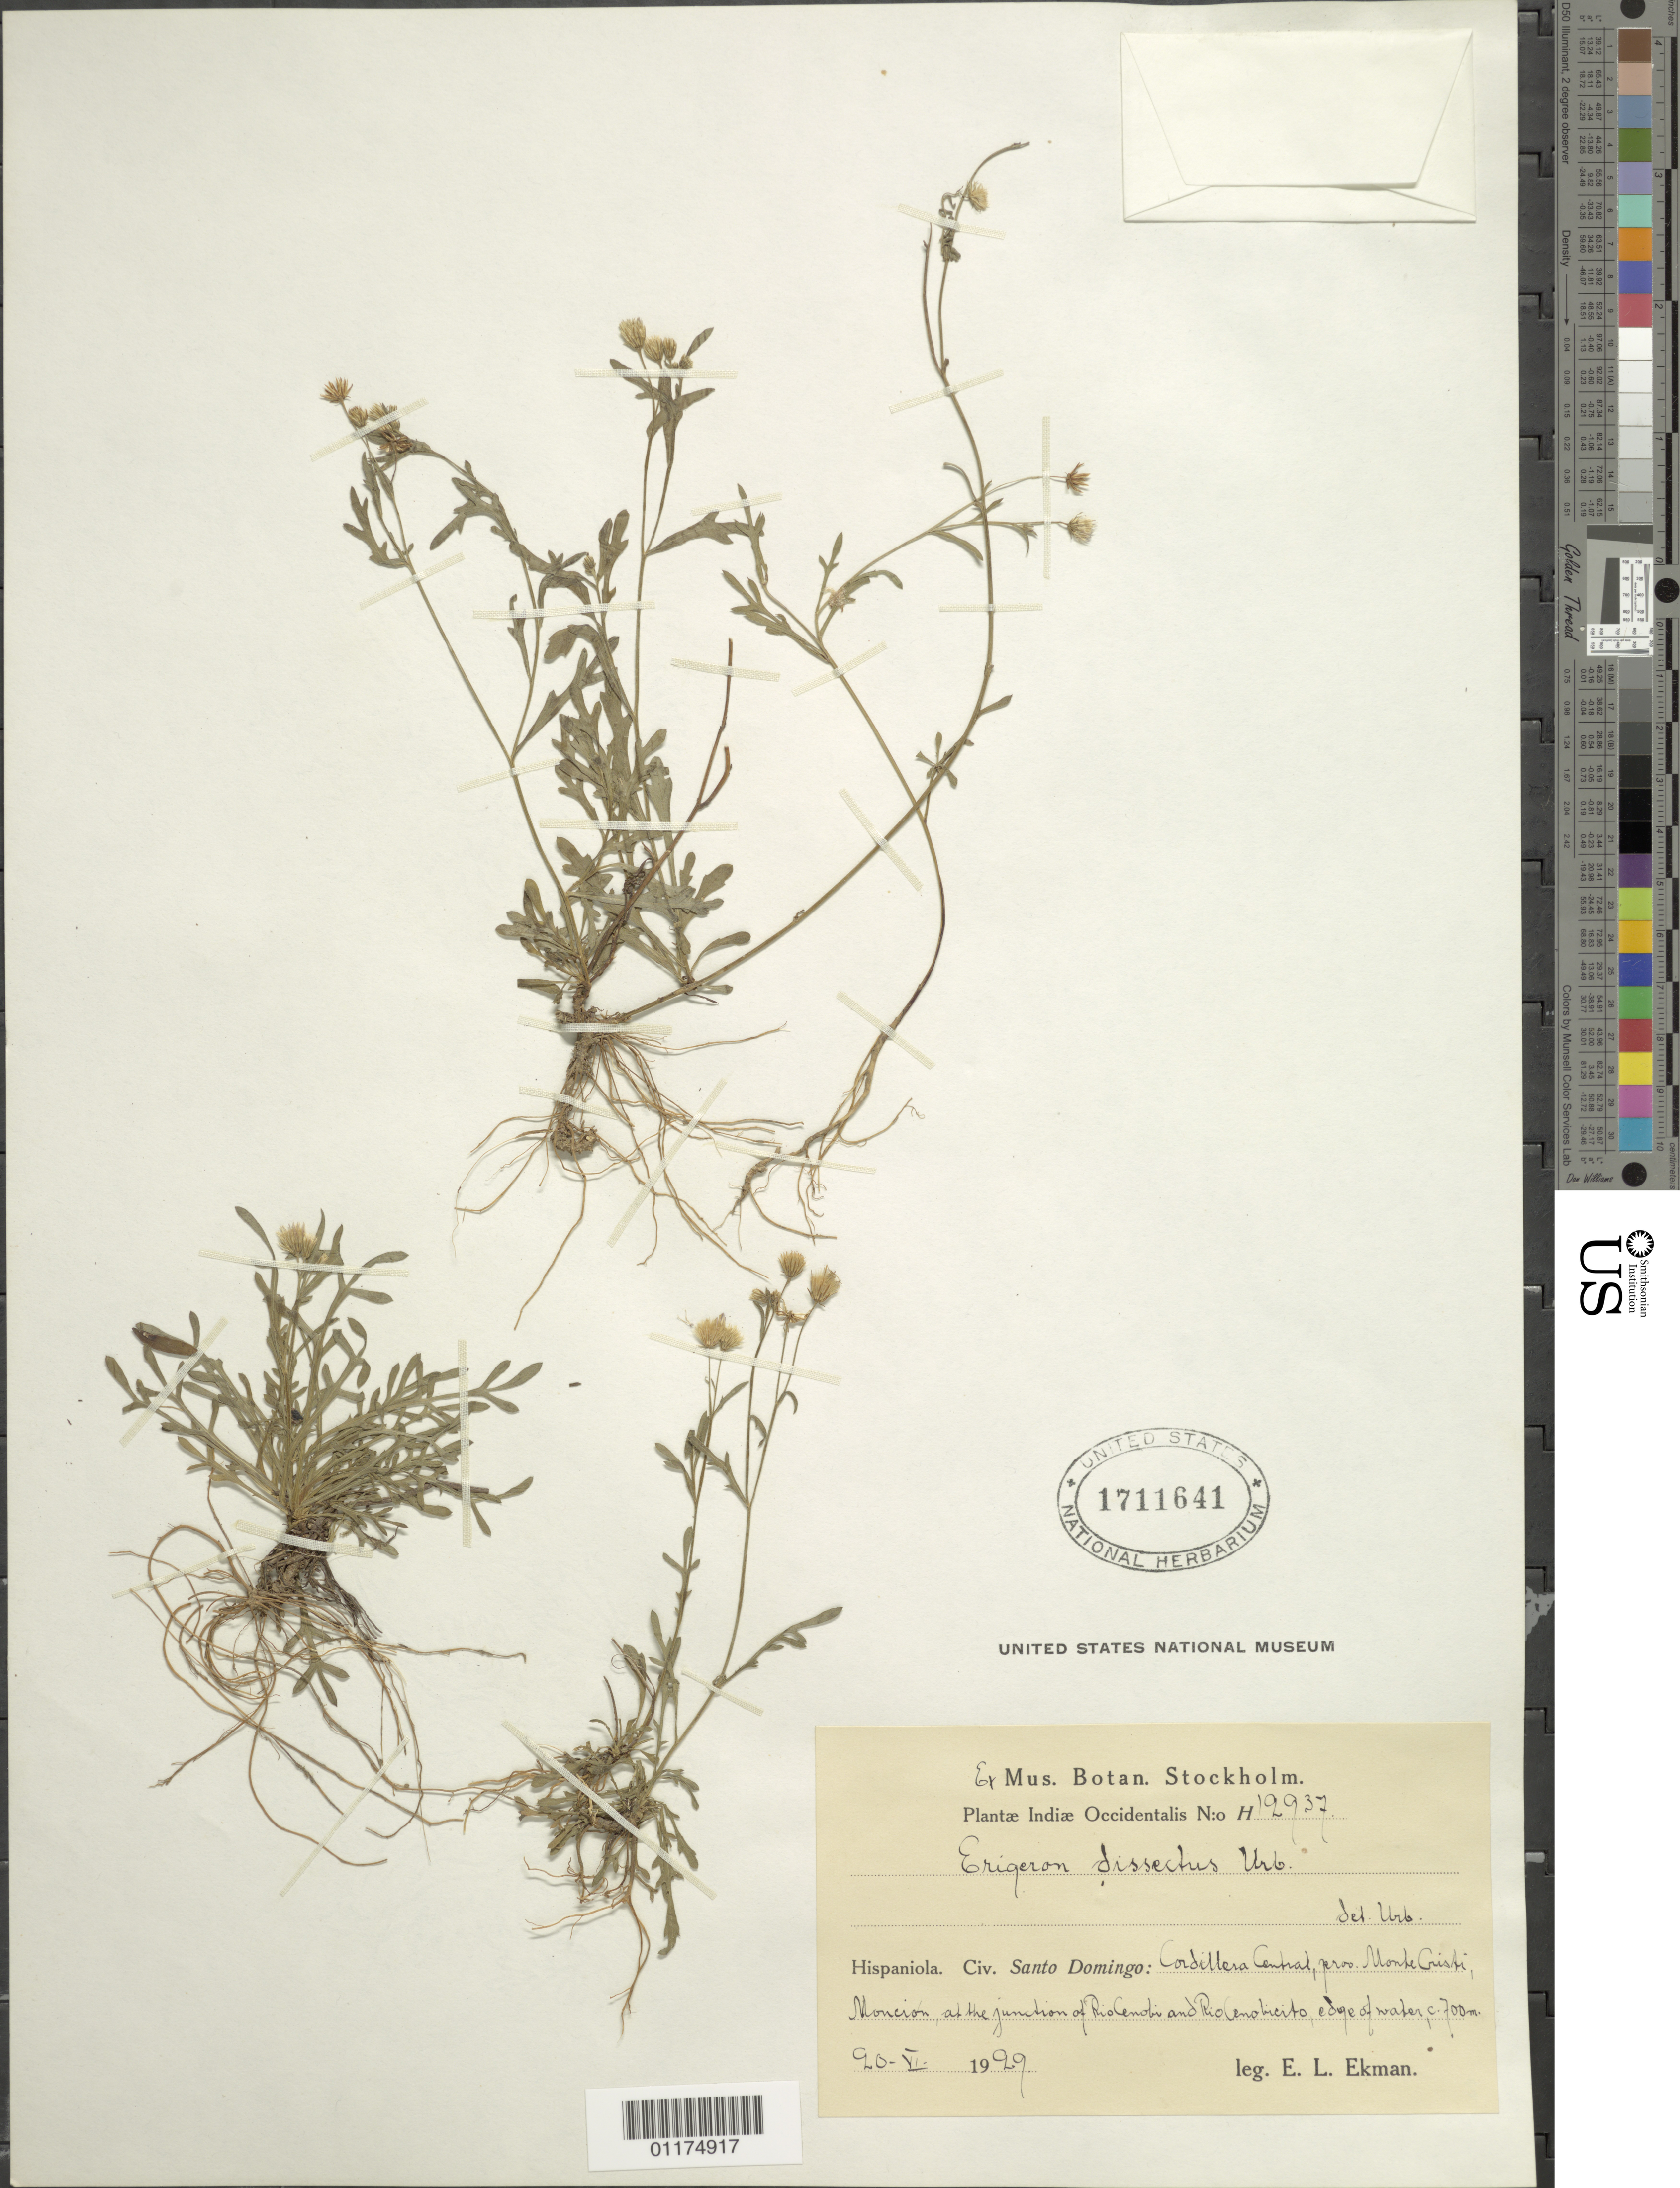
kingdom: Plantae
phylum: Tracheophyta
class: Magnoliopsida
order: Asterales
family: Asteraceae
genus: Erigeron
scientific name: Erigeron dissectus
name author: Urb.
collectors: E. L. Ekman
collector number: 1711641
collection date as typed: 20 Jun 1929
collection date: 1929-06-20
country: Dominican Republic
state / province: Monte Cristi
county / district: Monción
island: Hispaniola I.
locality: Santo Domingo: Cordillera Central, prov. Monte Cristi, Moncion, at the junction of Rio Cenoli and Rio Cenolicito, edge of water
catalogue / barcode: US 1711641